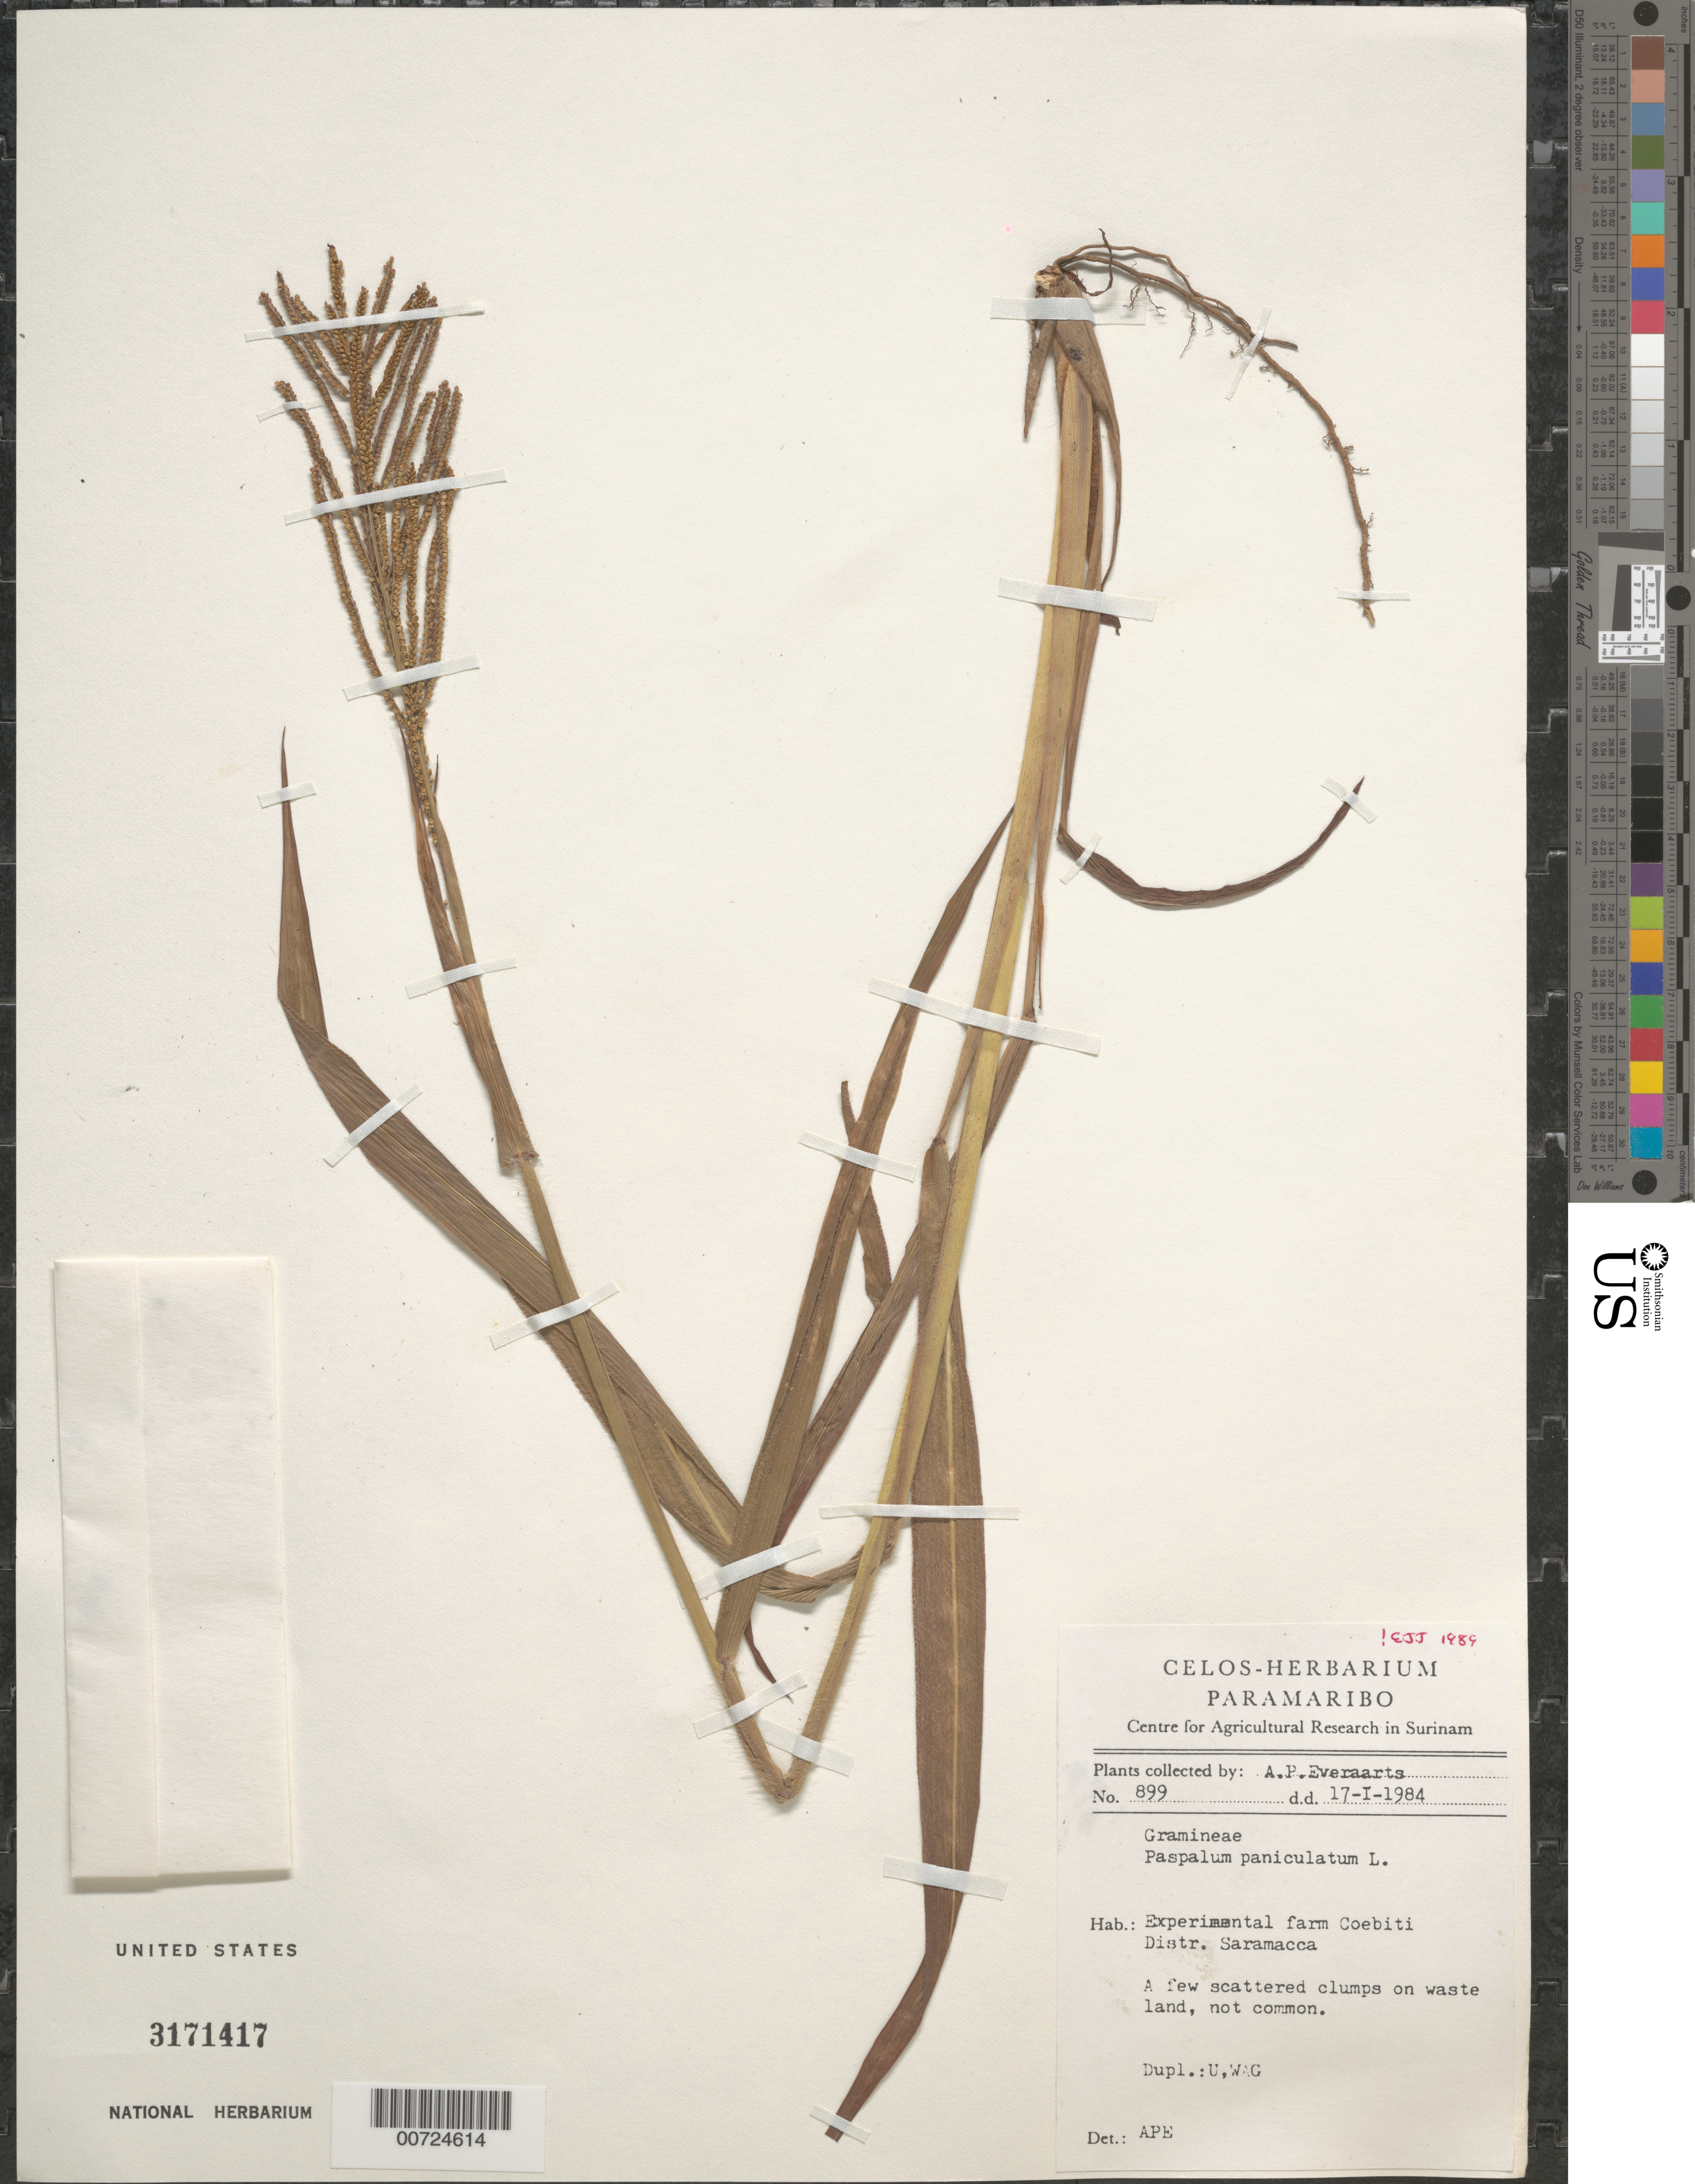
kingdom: Plantae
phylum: Tracheophyta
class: Liliopsida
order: Poales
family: Poaceae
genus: Paspalum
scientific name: Paspalum paniculatum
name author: L.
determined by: Judziewicz, E. J.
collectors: A. Everaarts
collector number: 899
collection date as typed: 17-Jan-84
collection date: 1984-01-17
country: Suriname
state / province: Saramacca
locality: Coebiti Experimental Farm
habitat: Waste land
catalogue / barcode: US 3171417